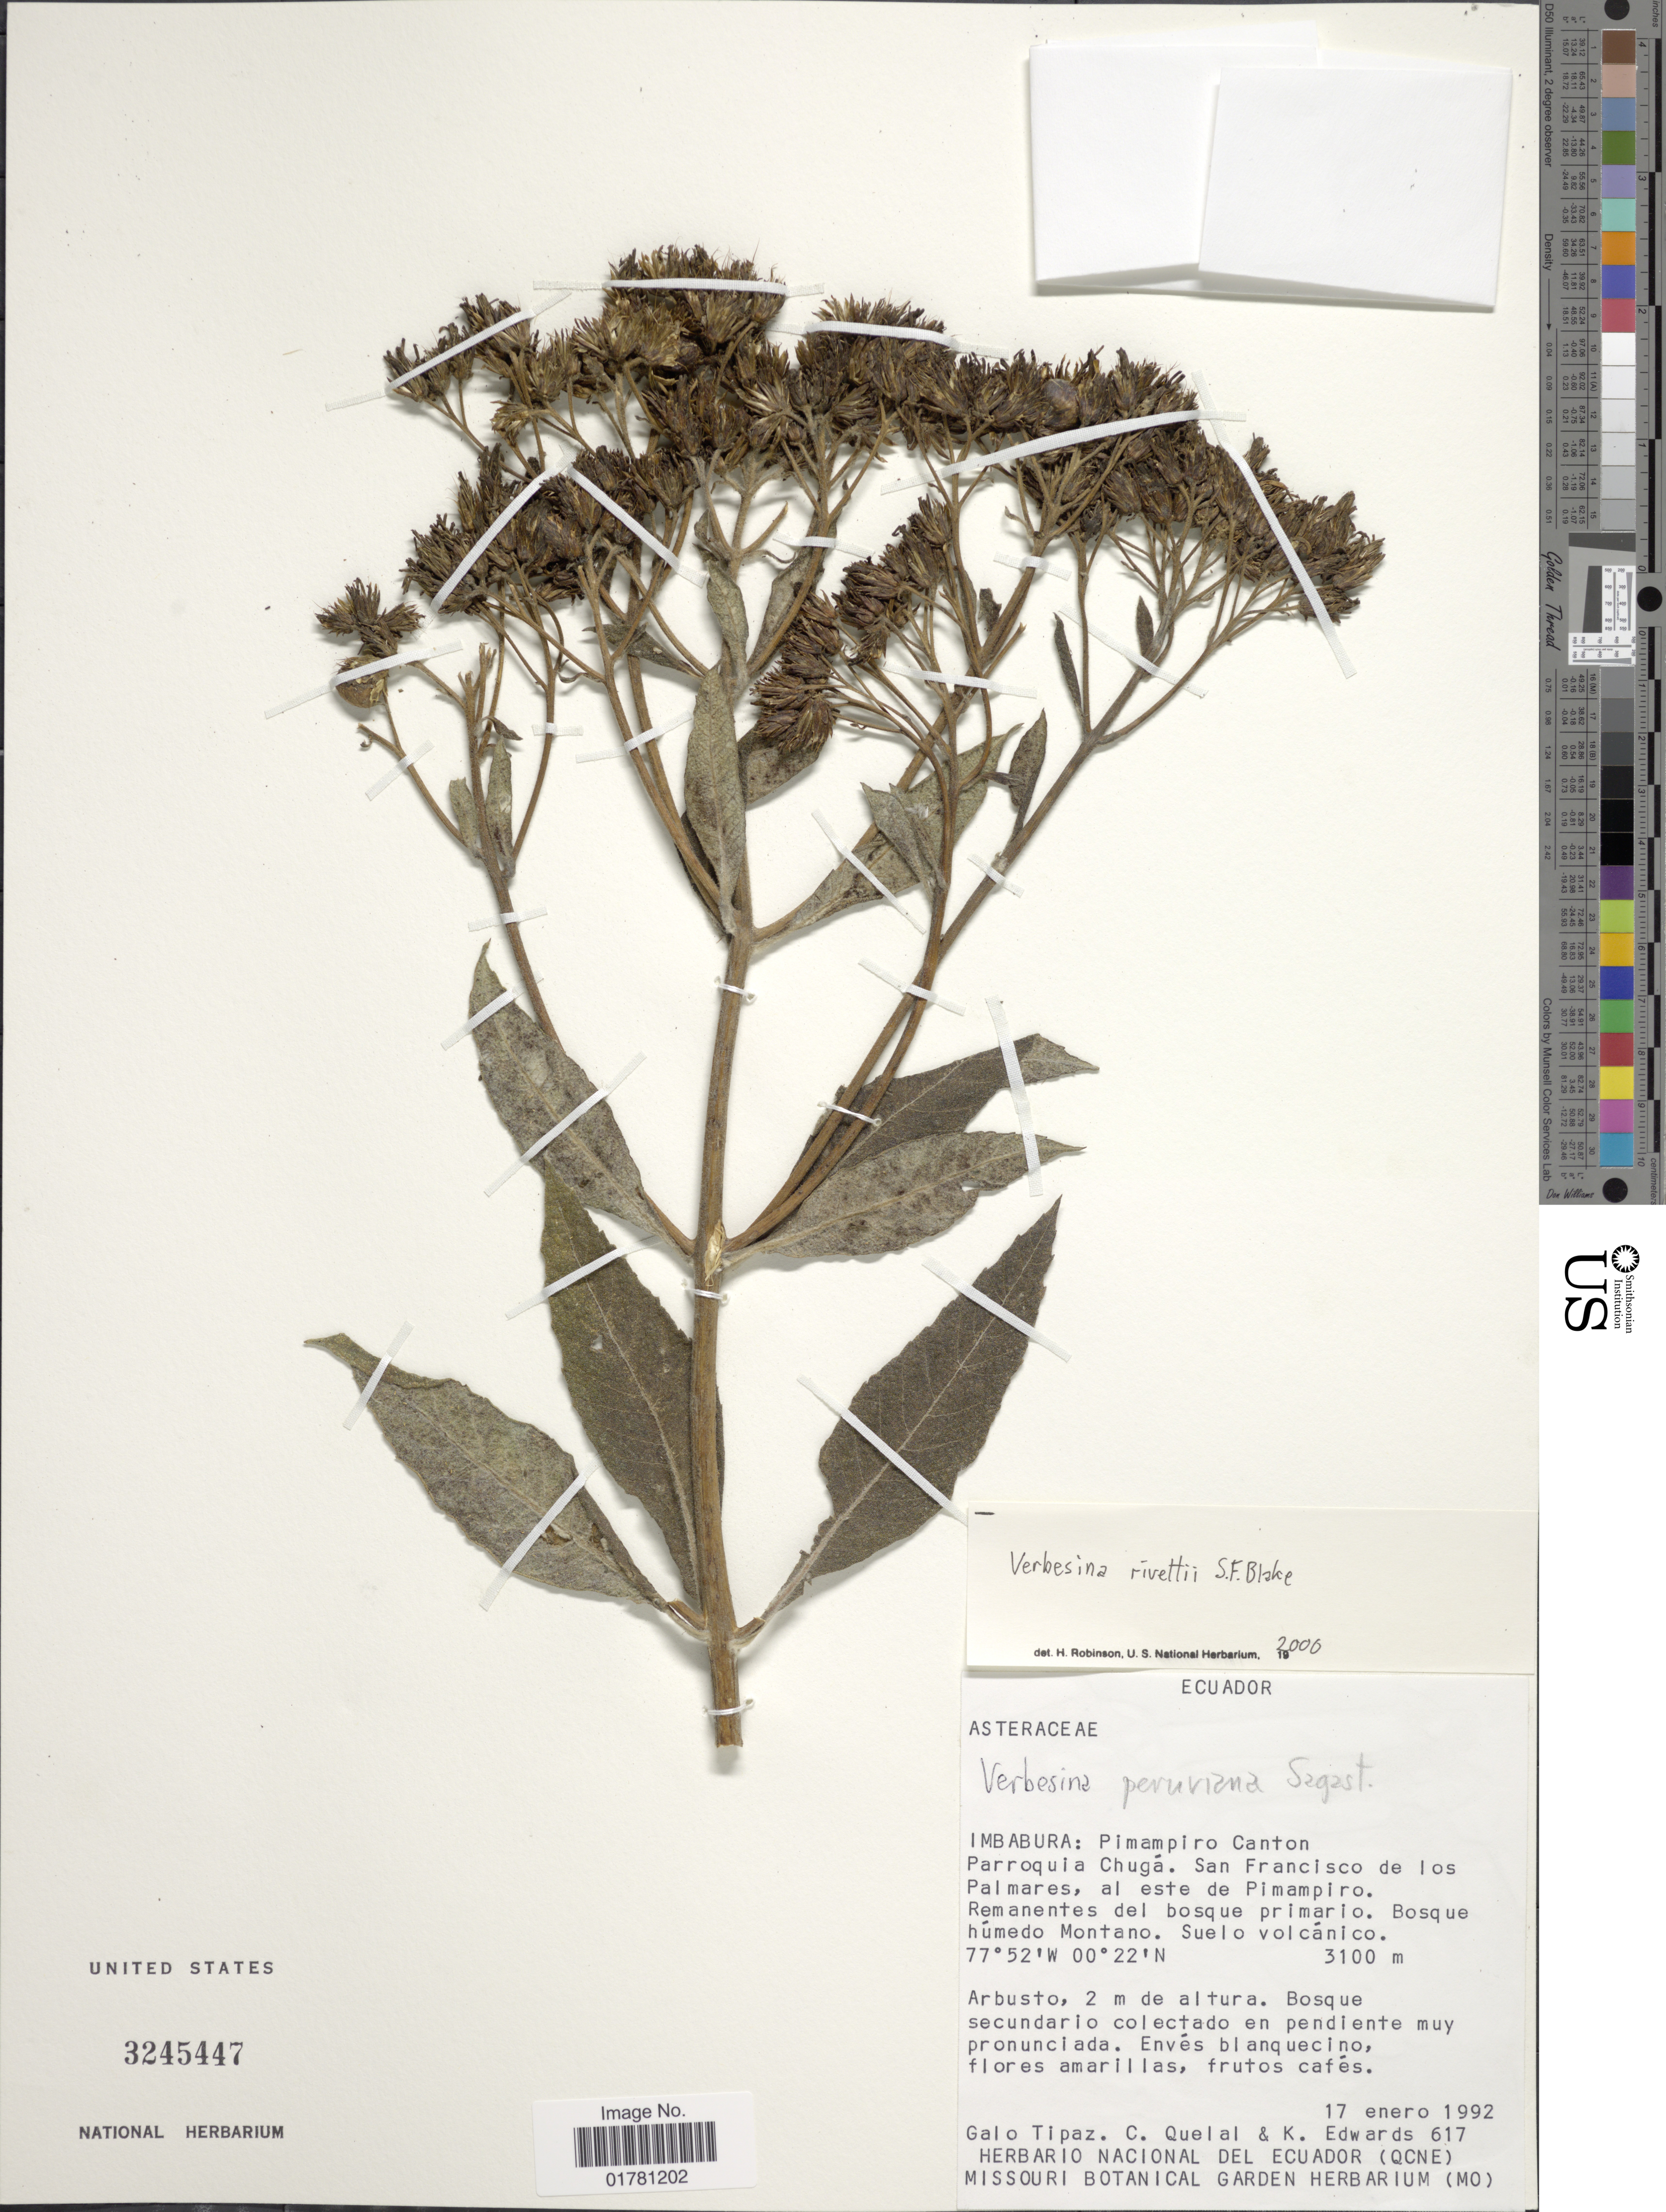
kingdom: Plantae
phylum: Tracheophyta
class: Magnoliopsida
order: Asterales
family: Asteraceae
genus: Verbesina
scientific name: Verbesina rivetii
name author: S.F. Blake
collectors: G. Tipaz, C. Quelal & K. S. Edwards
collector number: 617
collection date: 1992-01-17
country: Ecuador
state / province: Imbabura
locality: Pimampiro Canton Parroquia Chugá. San Francisco de los Palmares, al este de Pimampiro. remanentes del bosque primario. Bosque húmedp Montano. Suelo volcánico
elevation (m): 3100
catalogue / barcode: US 3245447